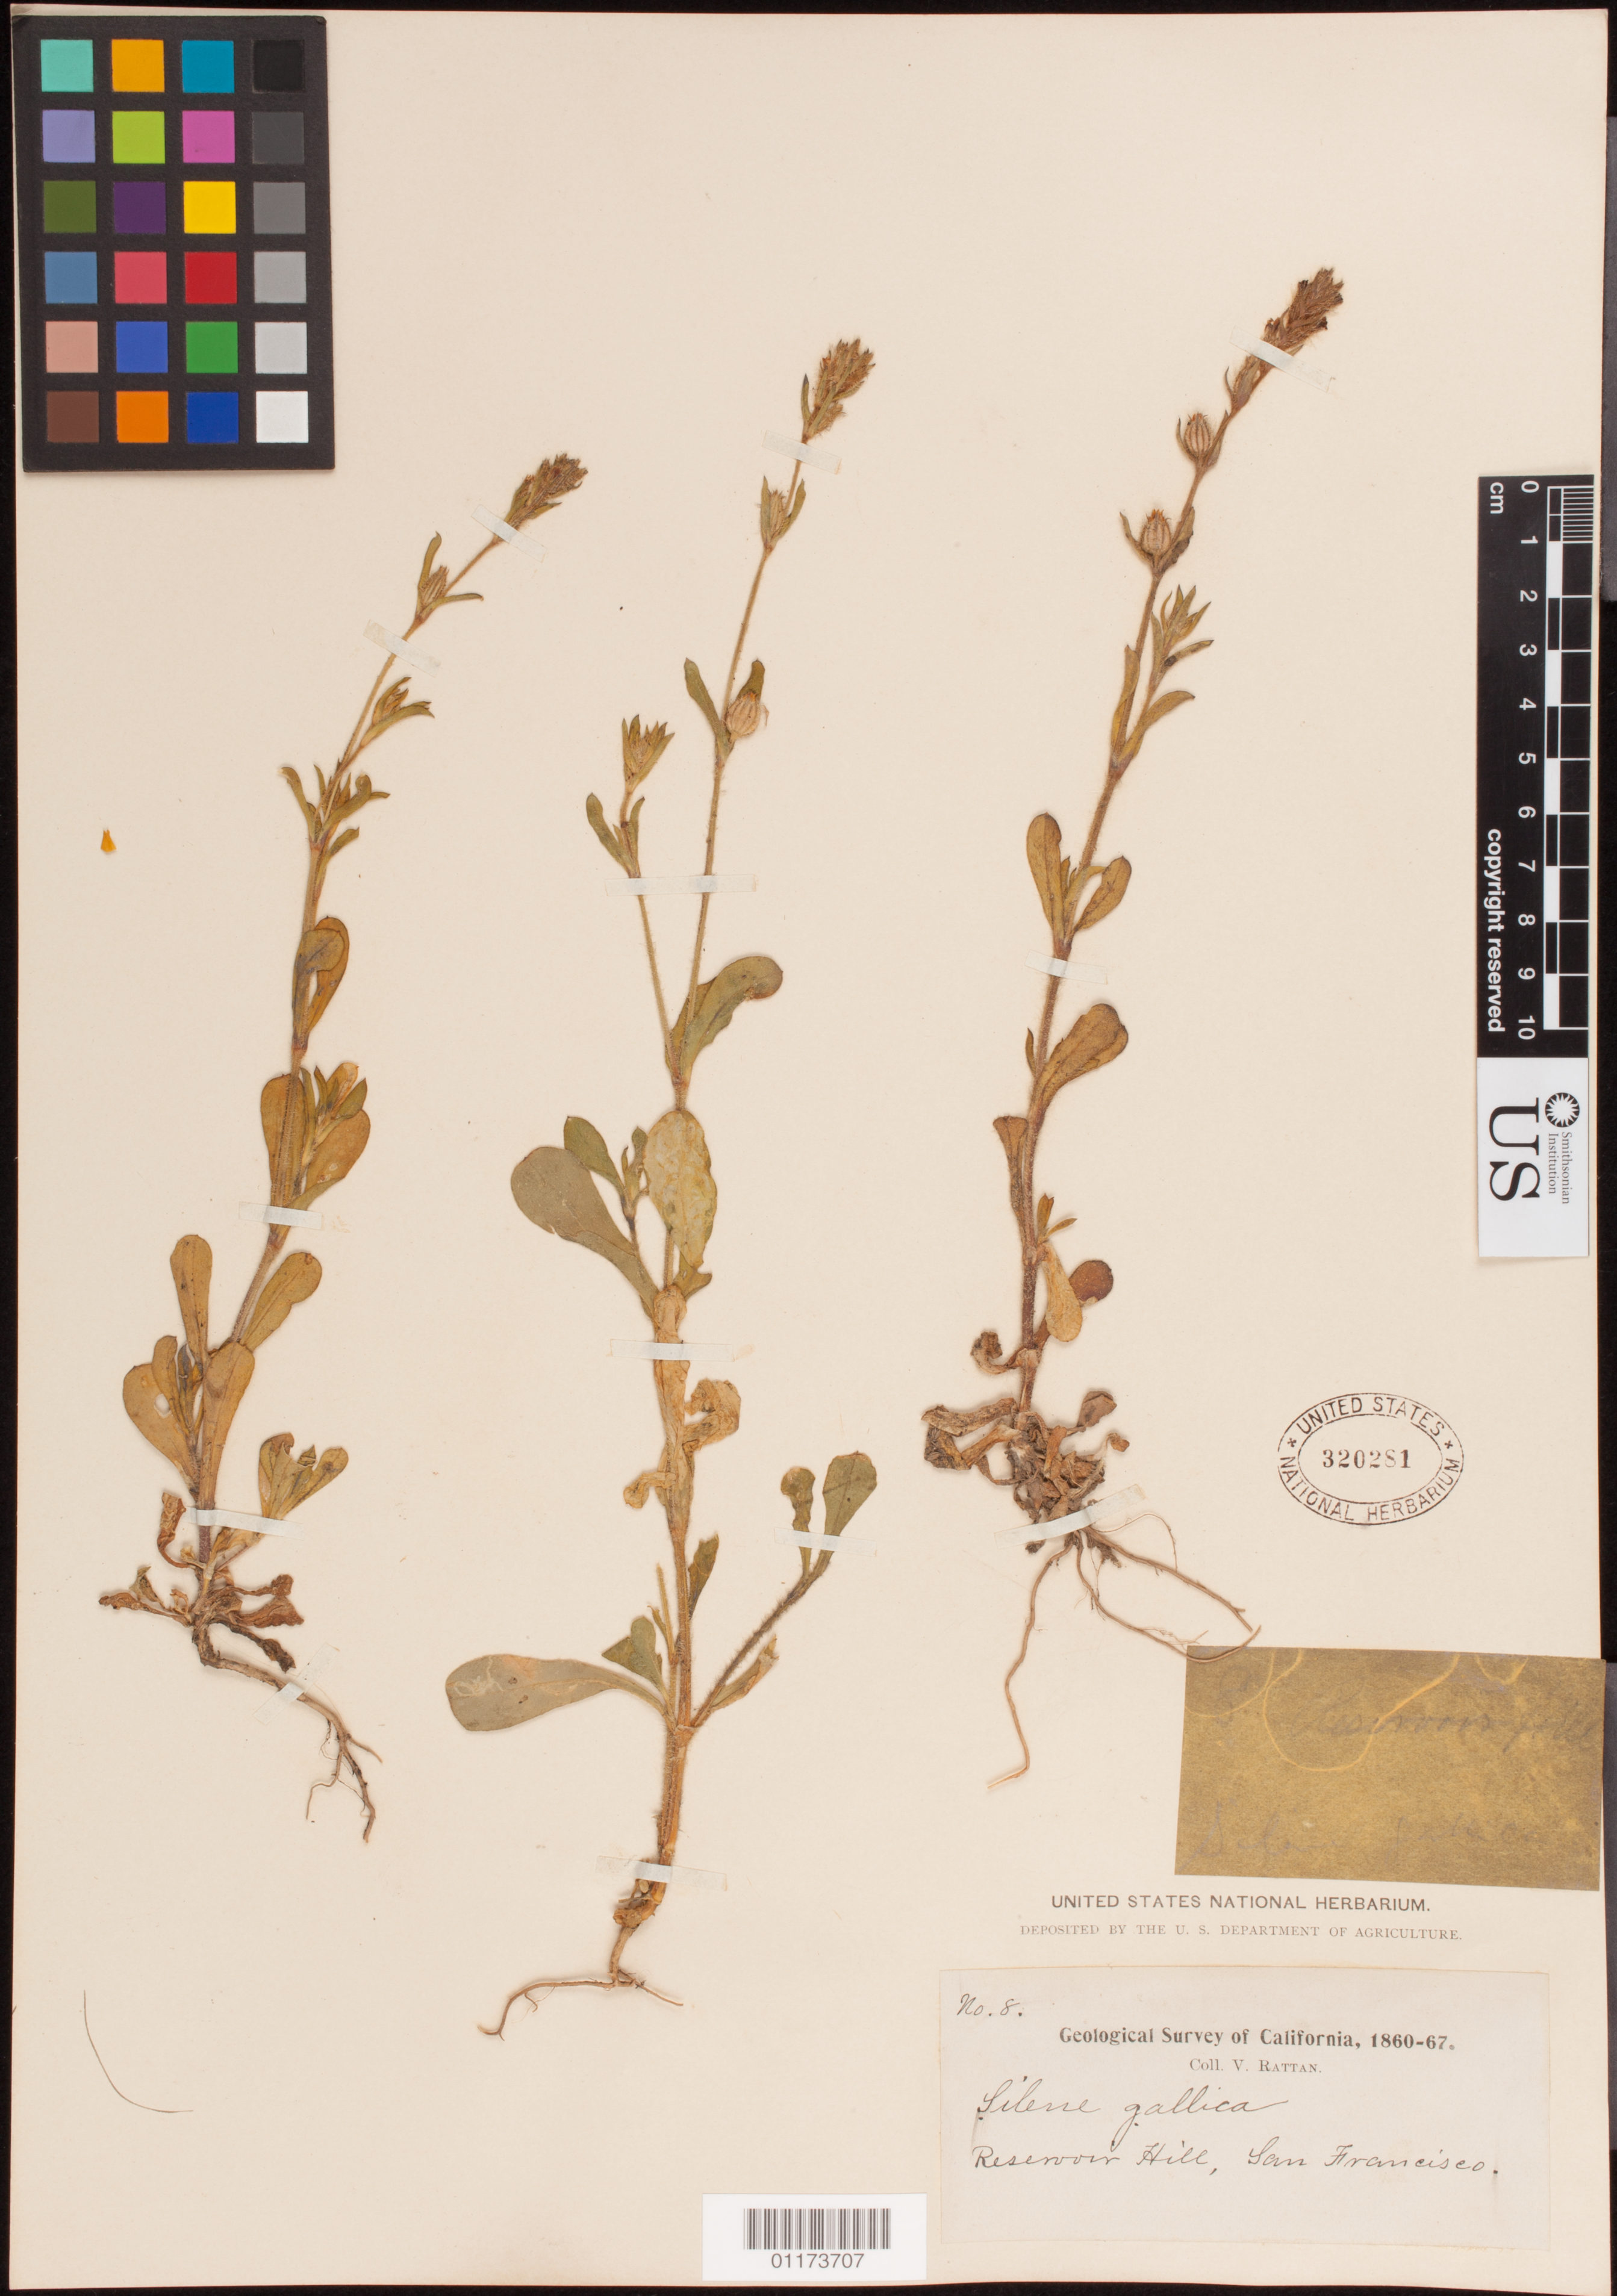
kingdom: Plantae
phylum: Tracheophyta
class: Magnoliopsida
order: Caryophyllales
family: Caryophyllaceae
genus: Silene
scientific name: Silene gallica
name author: L.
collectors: V. Rattan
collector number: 8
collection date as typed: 1860 to -- --- 1867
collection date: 1860/1867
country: United States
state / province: California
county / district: San Francisco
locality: Reservoir Hill, San Francisco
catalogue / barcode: US 320281